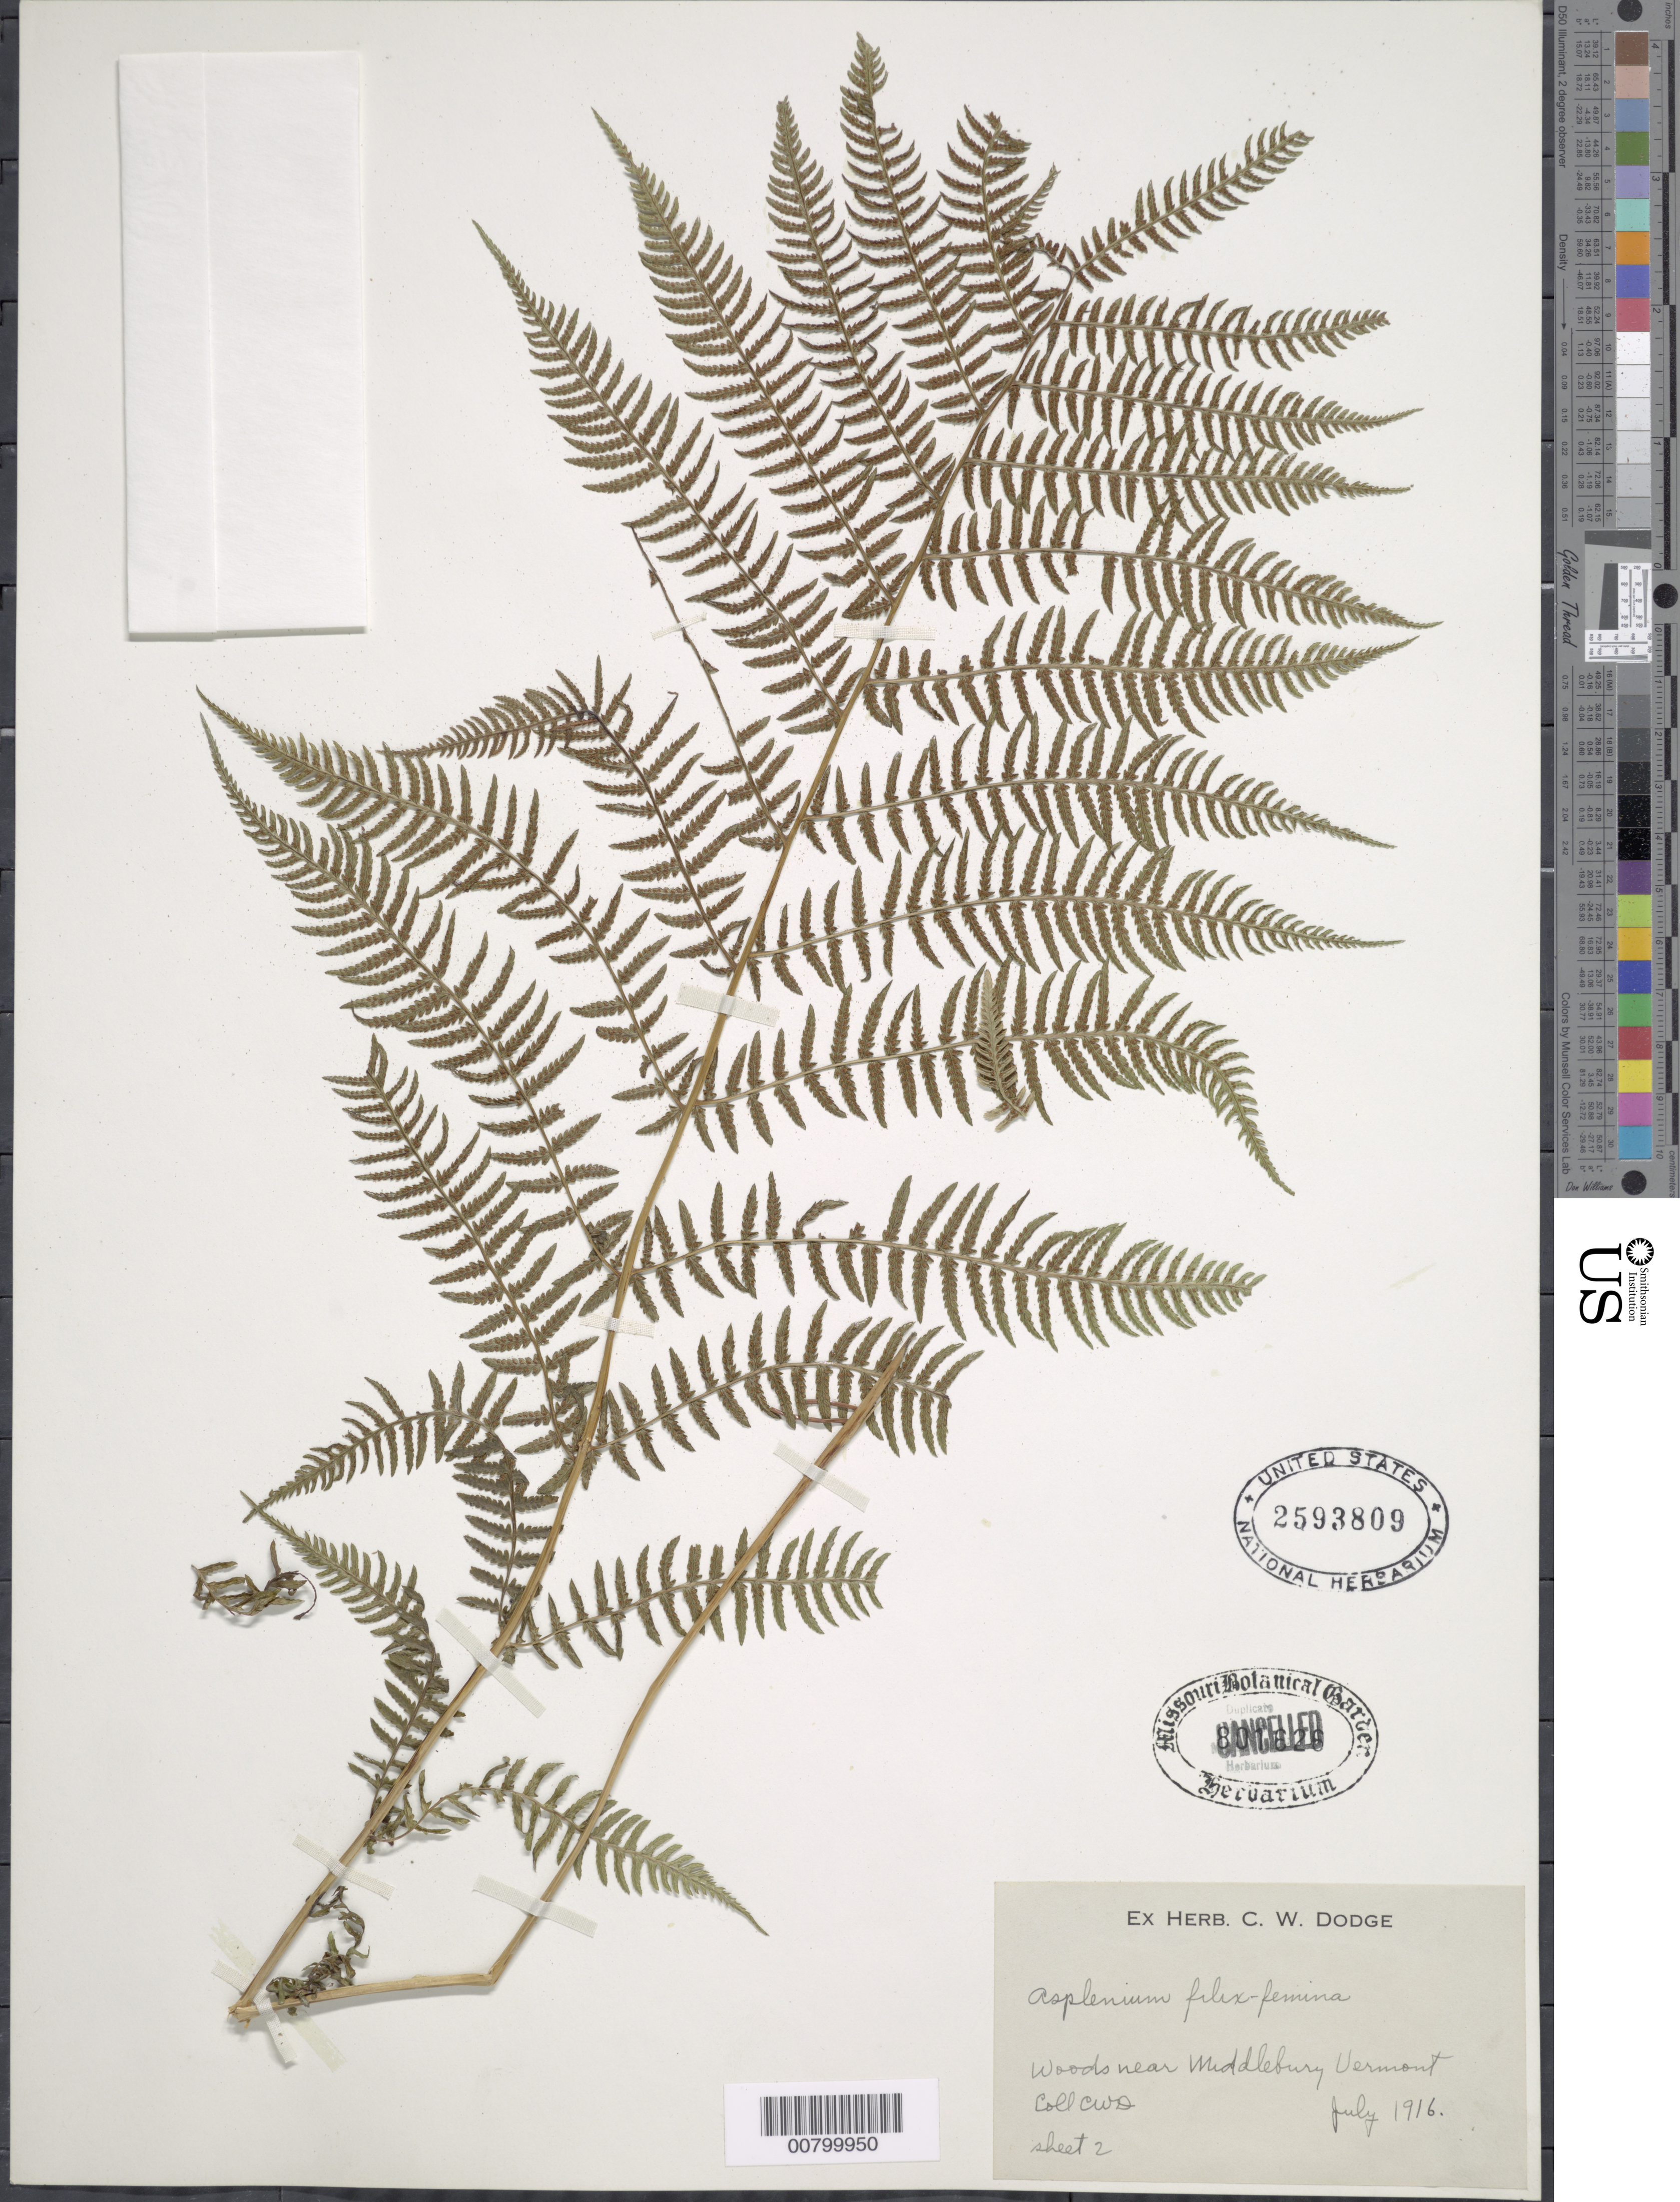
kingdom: Plantae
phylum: Tracheophyta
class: Polypodiopsida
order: Polypodiales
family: Athyriaceae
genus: Athyrium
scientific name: Athyrium filix-femina subsp. angustatum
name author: (Willd.) R.T. Clausen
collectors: C. Dodge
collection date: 1916-07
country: United States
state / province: Vermont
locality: Woods near Middleburg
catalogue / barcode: US 2593809